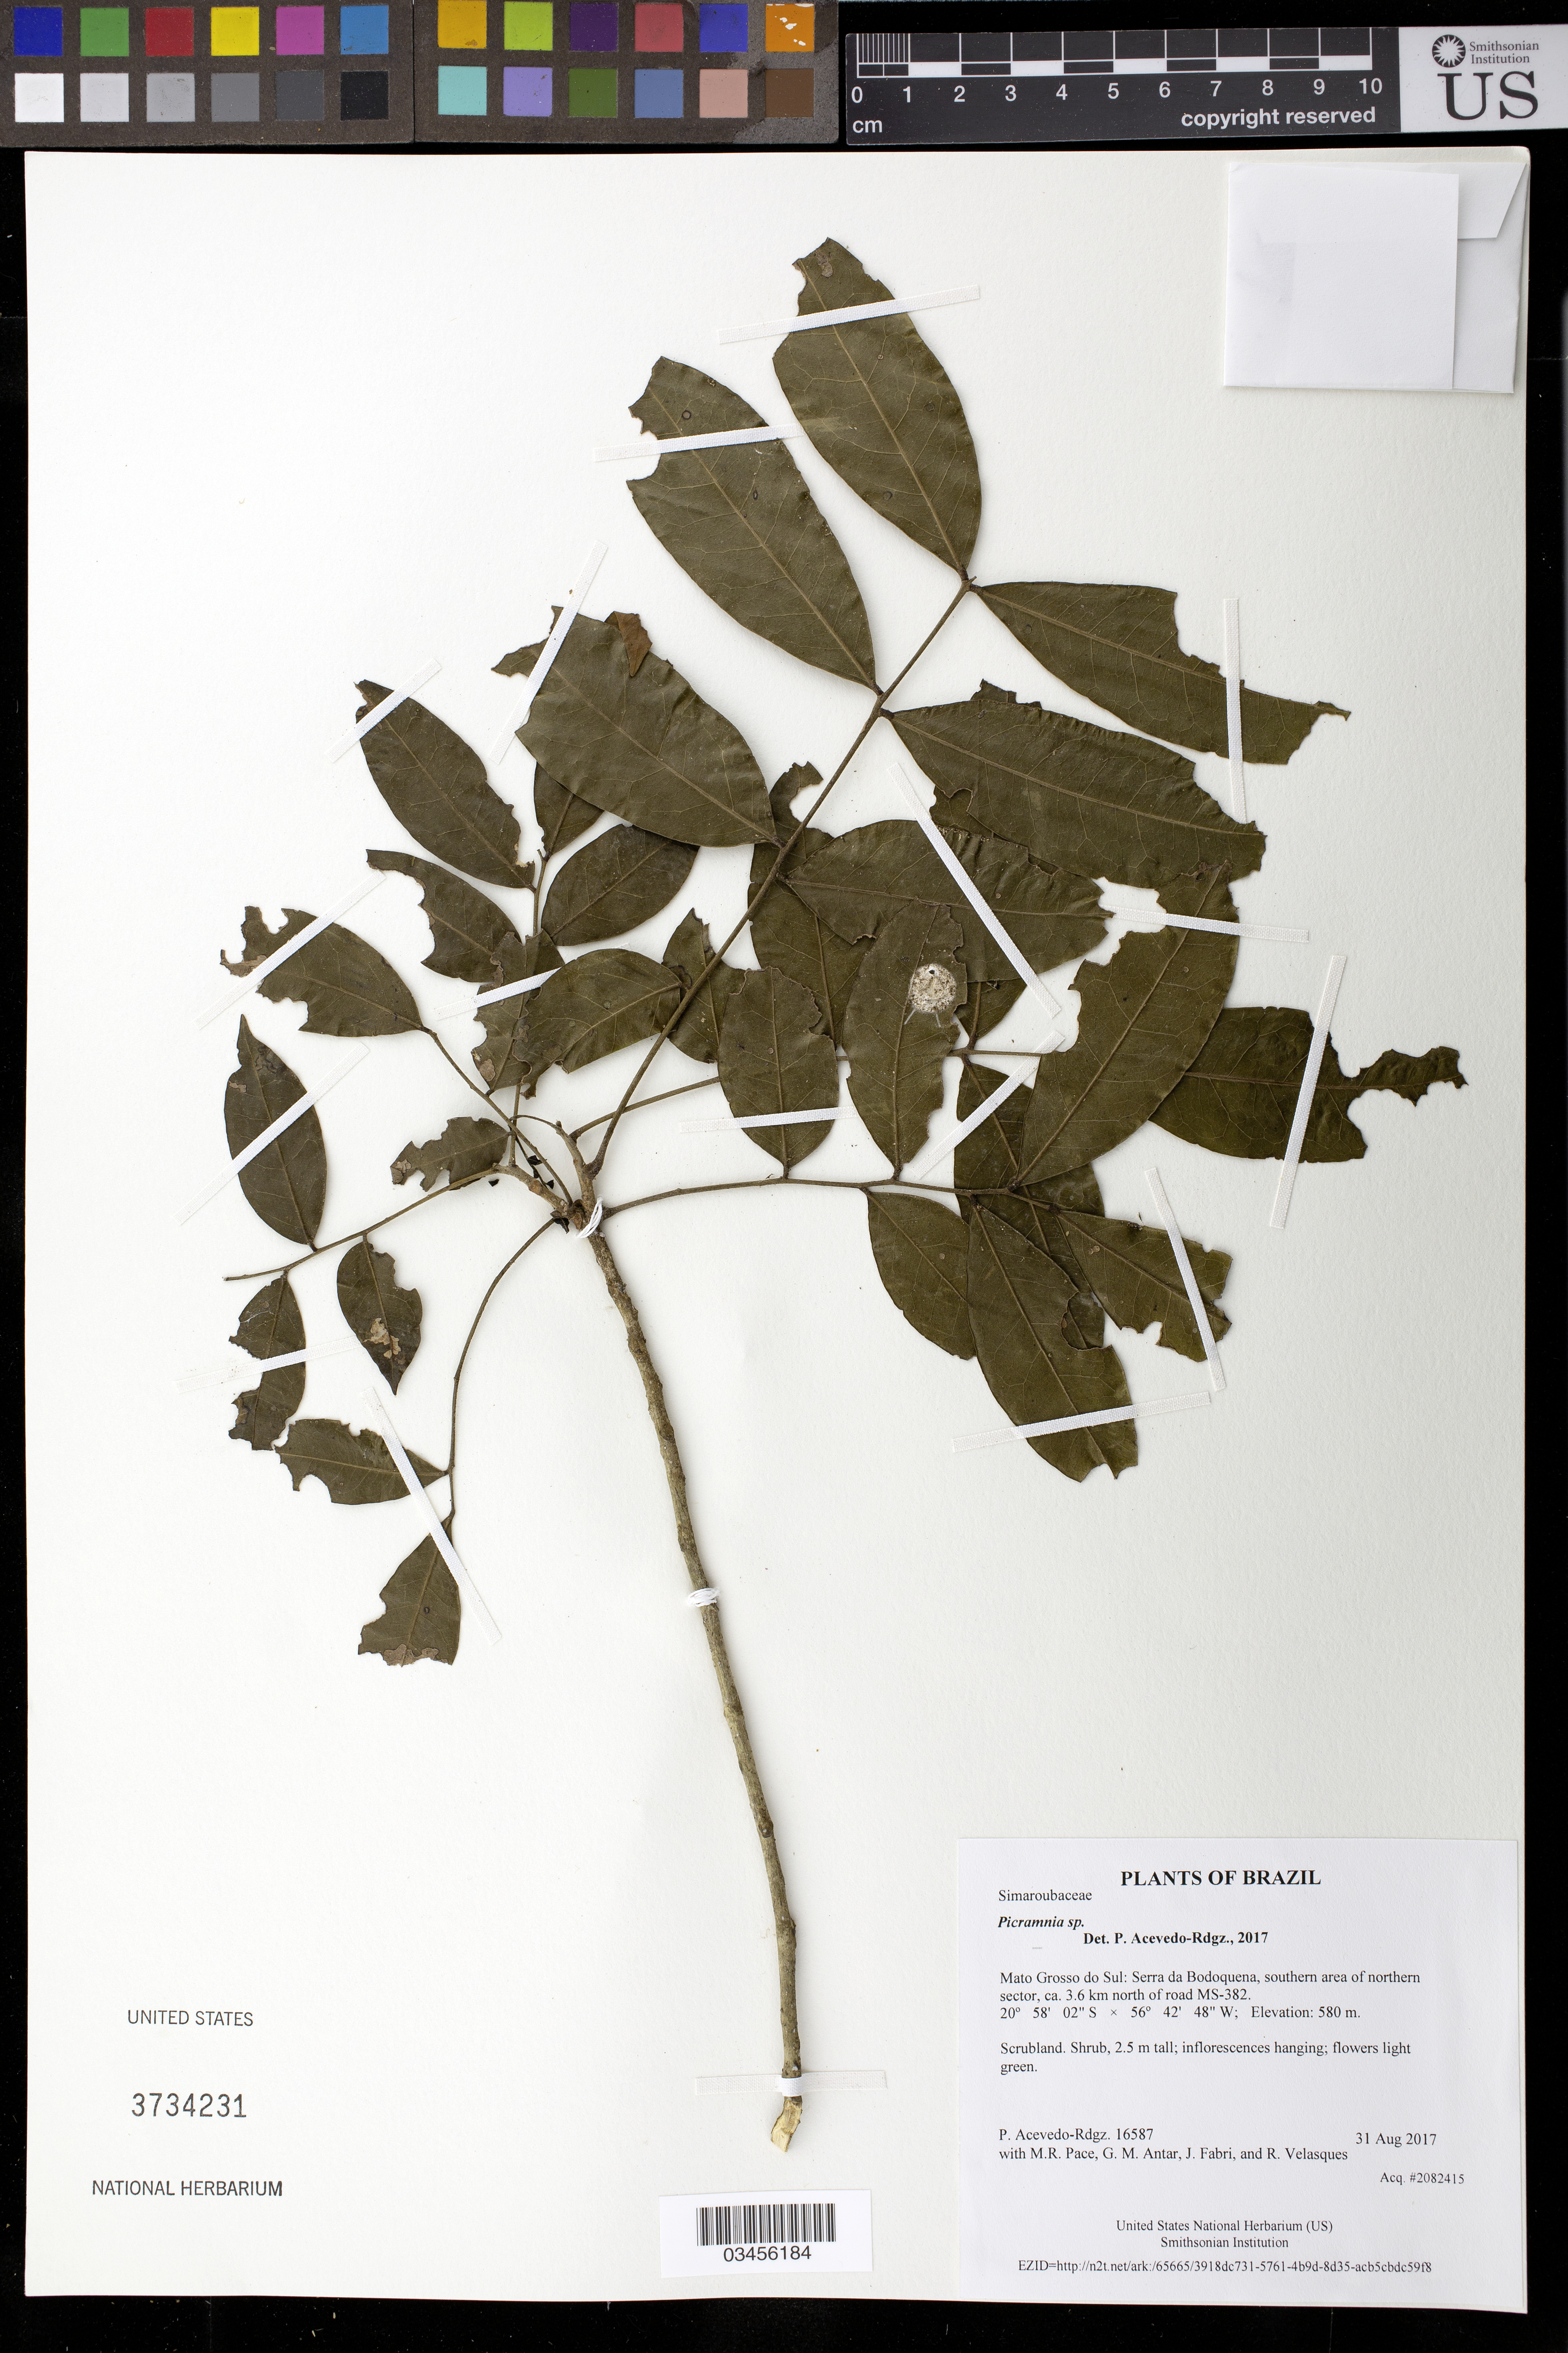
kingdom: Plantae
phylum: Tracheophyta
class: Magnoliopsida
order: Picramniales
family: Picramniaceae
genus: Picramnia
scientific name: Picramnia sp.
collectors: P. Acevedo-Rodr., M. R. Pace, G. M. Antar, J. Fabri & R. Velasques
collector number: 16587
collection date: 2017-08-31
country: Brazil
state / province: Mato Grosso do Sul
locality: Serra da Bodoquena, southern area of northern sector, ca. 3.6 km north of road MS-382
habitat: Scrubland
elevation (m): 580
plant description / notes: US, MO, K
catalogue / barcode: US 3734231